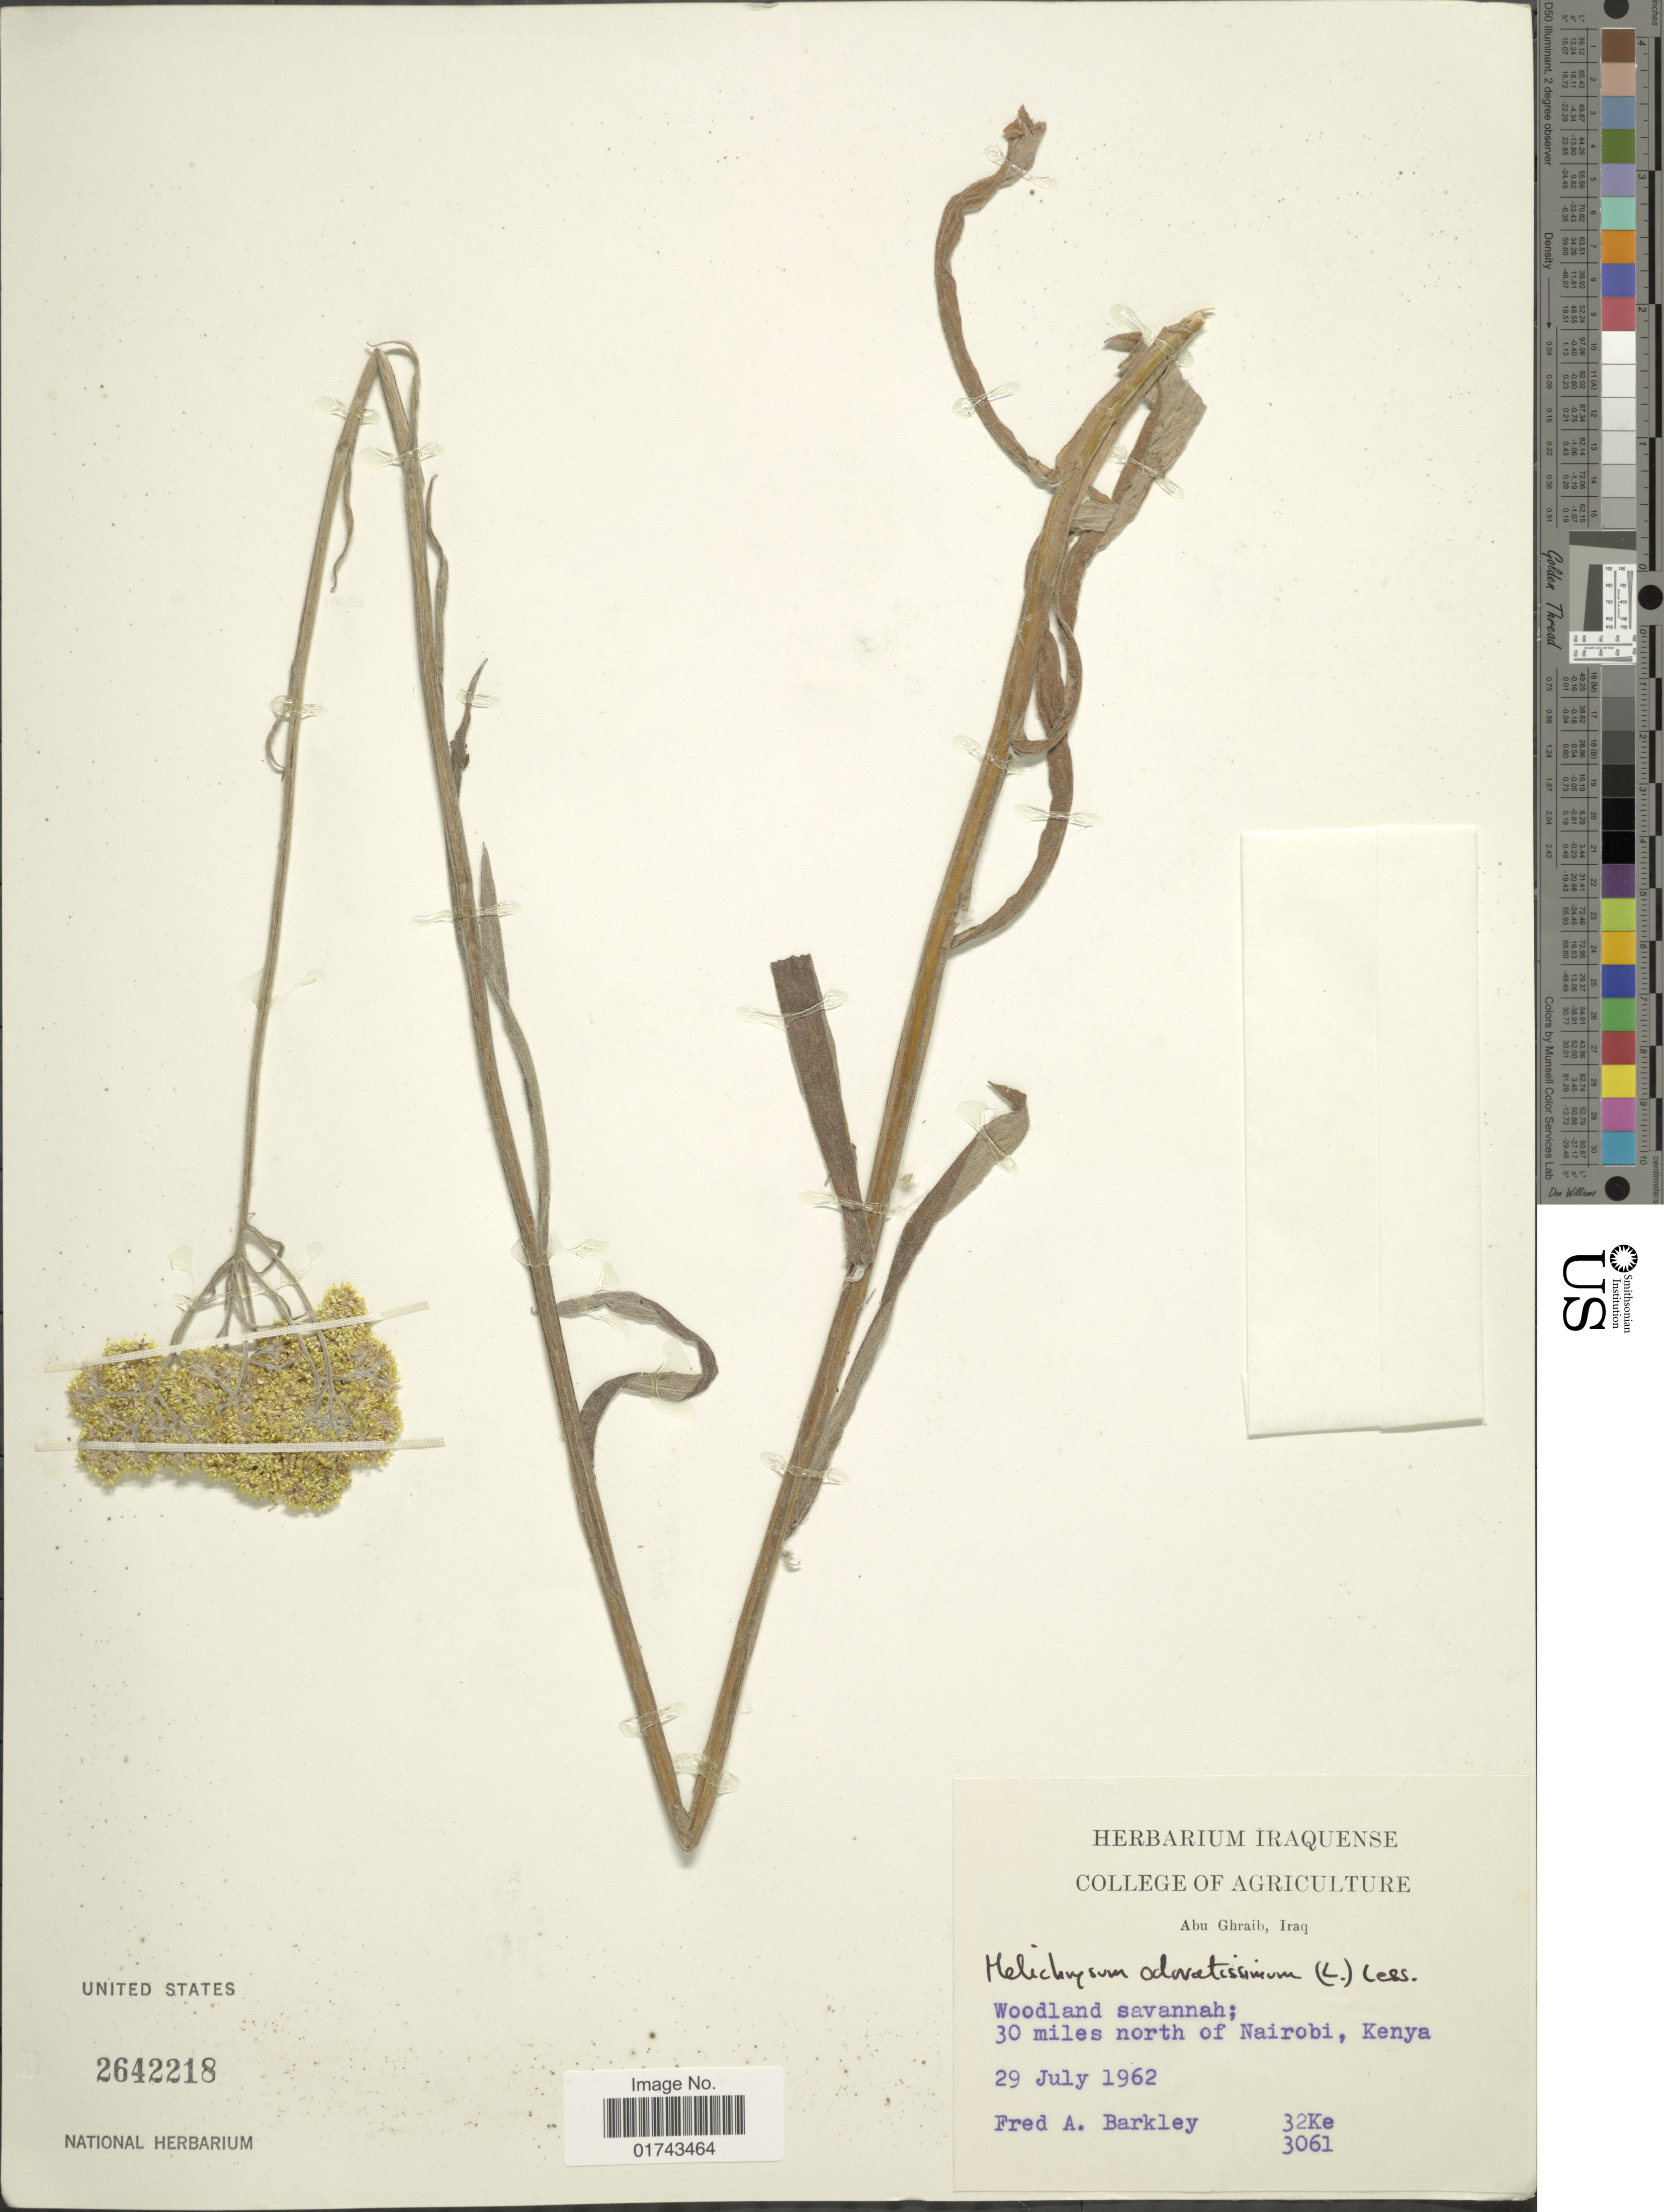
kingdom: Plantae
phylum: Tracheophyta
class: Magnoliopsida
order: Asterales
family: Asteraceae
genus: Helichrysum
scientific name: Helichrysum odoratissimum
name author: (L.) Sweet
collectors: F. A. Barkley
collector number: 32Ke3061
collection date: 1962-07-29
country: Kenya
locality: Woodland savannah: 30 miles north of Nairobi, Kenya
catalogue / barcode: US 2642218